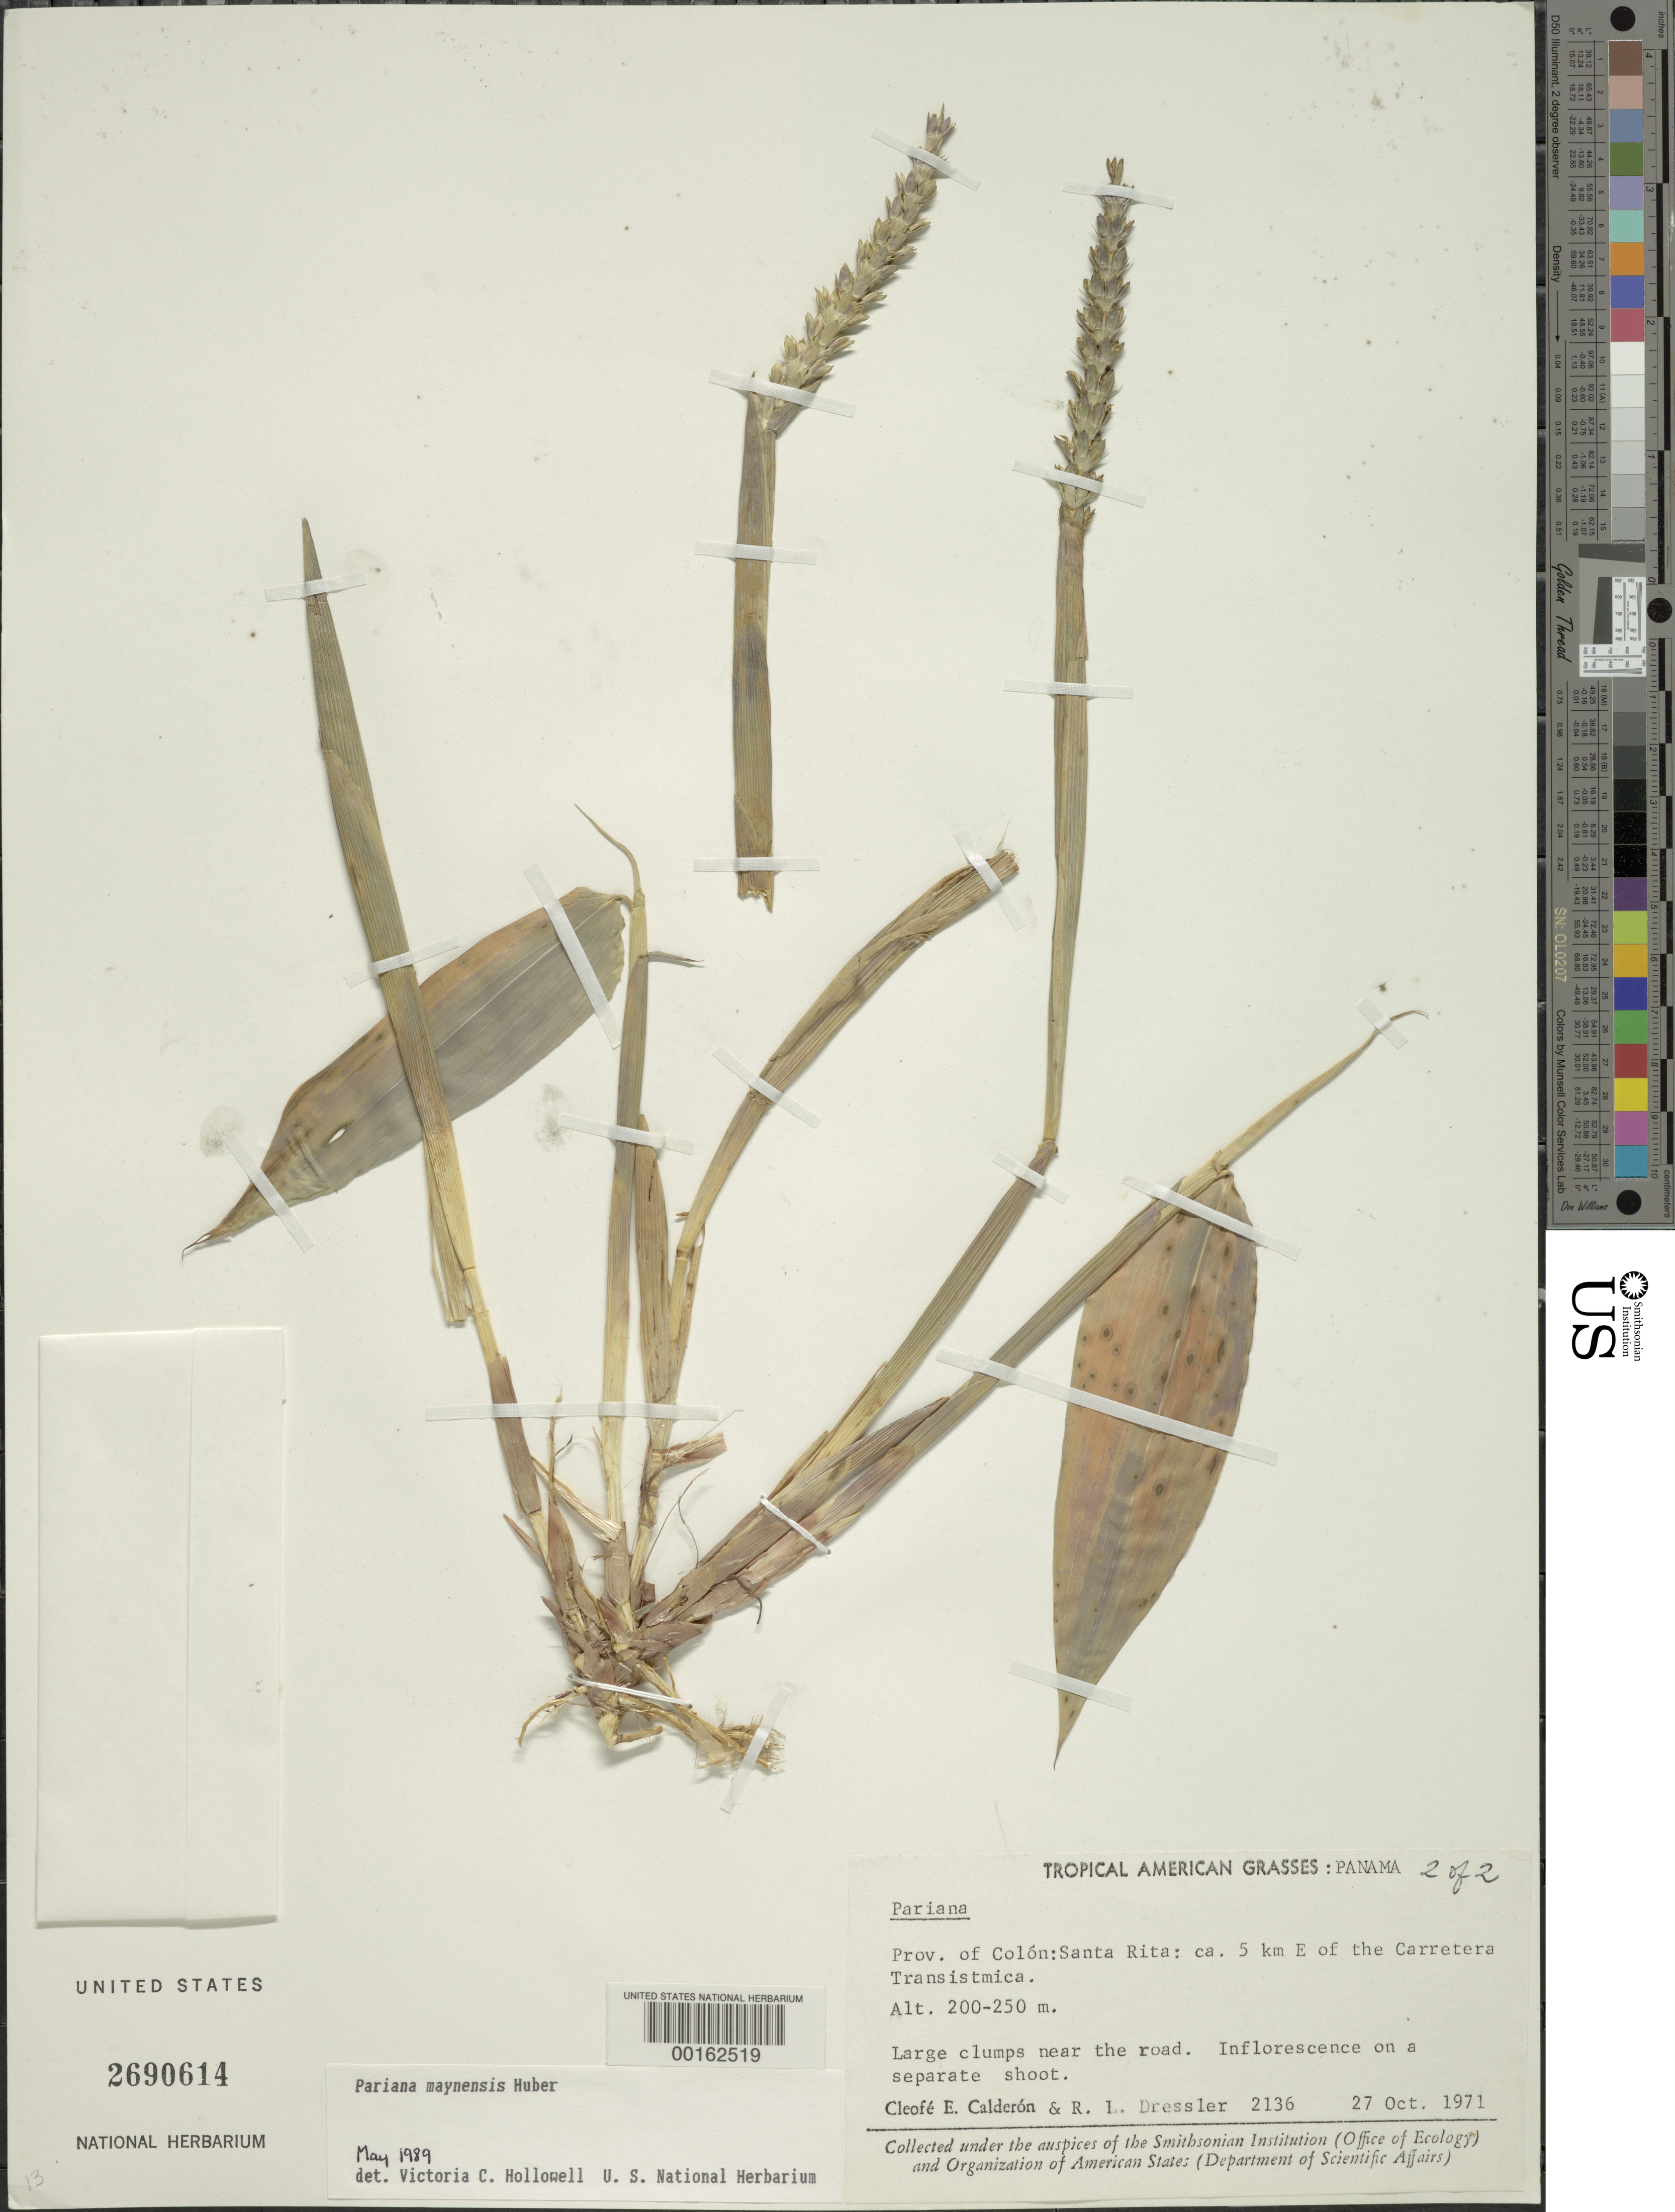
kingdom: Plantae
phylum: Tracheophyta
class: Liliopsida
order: Poales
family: Poaceae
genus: Pariana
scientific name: Pariana maynensis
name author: Huber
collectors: C. E. Calderón & R. Dressler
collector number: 2136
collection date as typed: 27 Oct 1971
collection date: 1971-10-27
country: Panama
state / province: Colón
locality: Santa Rita, 5 km E of the Carretera Trans-Istmica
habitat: Large clumps near the road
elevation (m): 200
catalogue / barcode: US 2690614